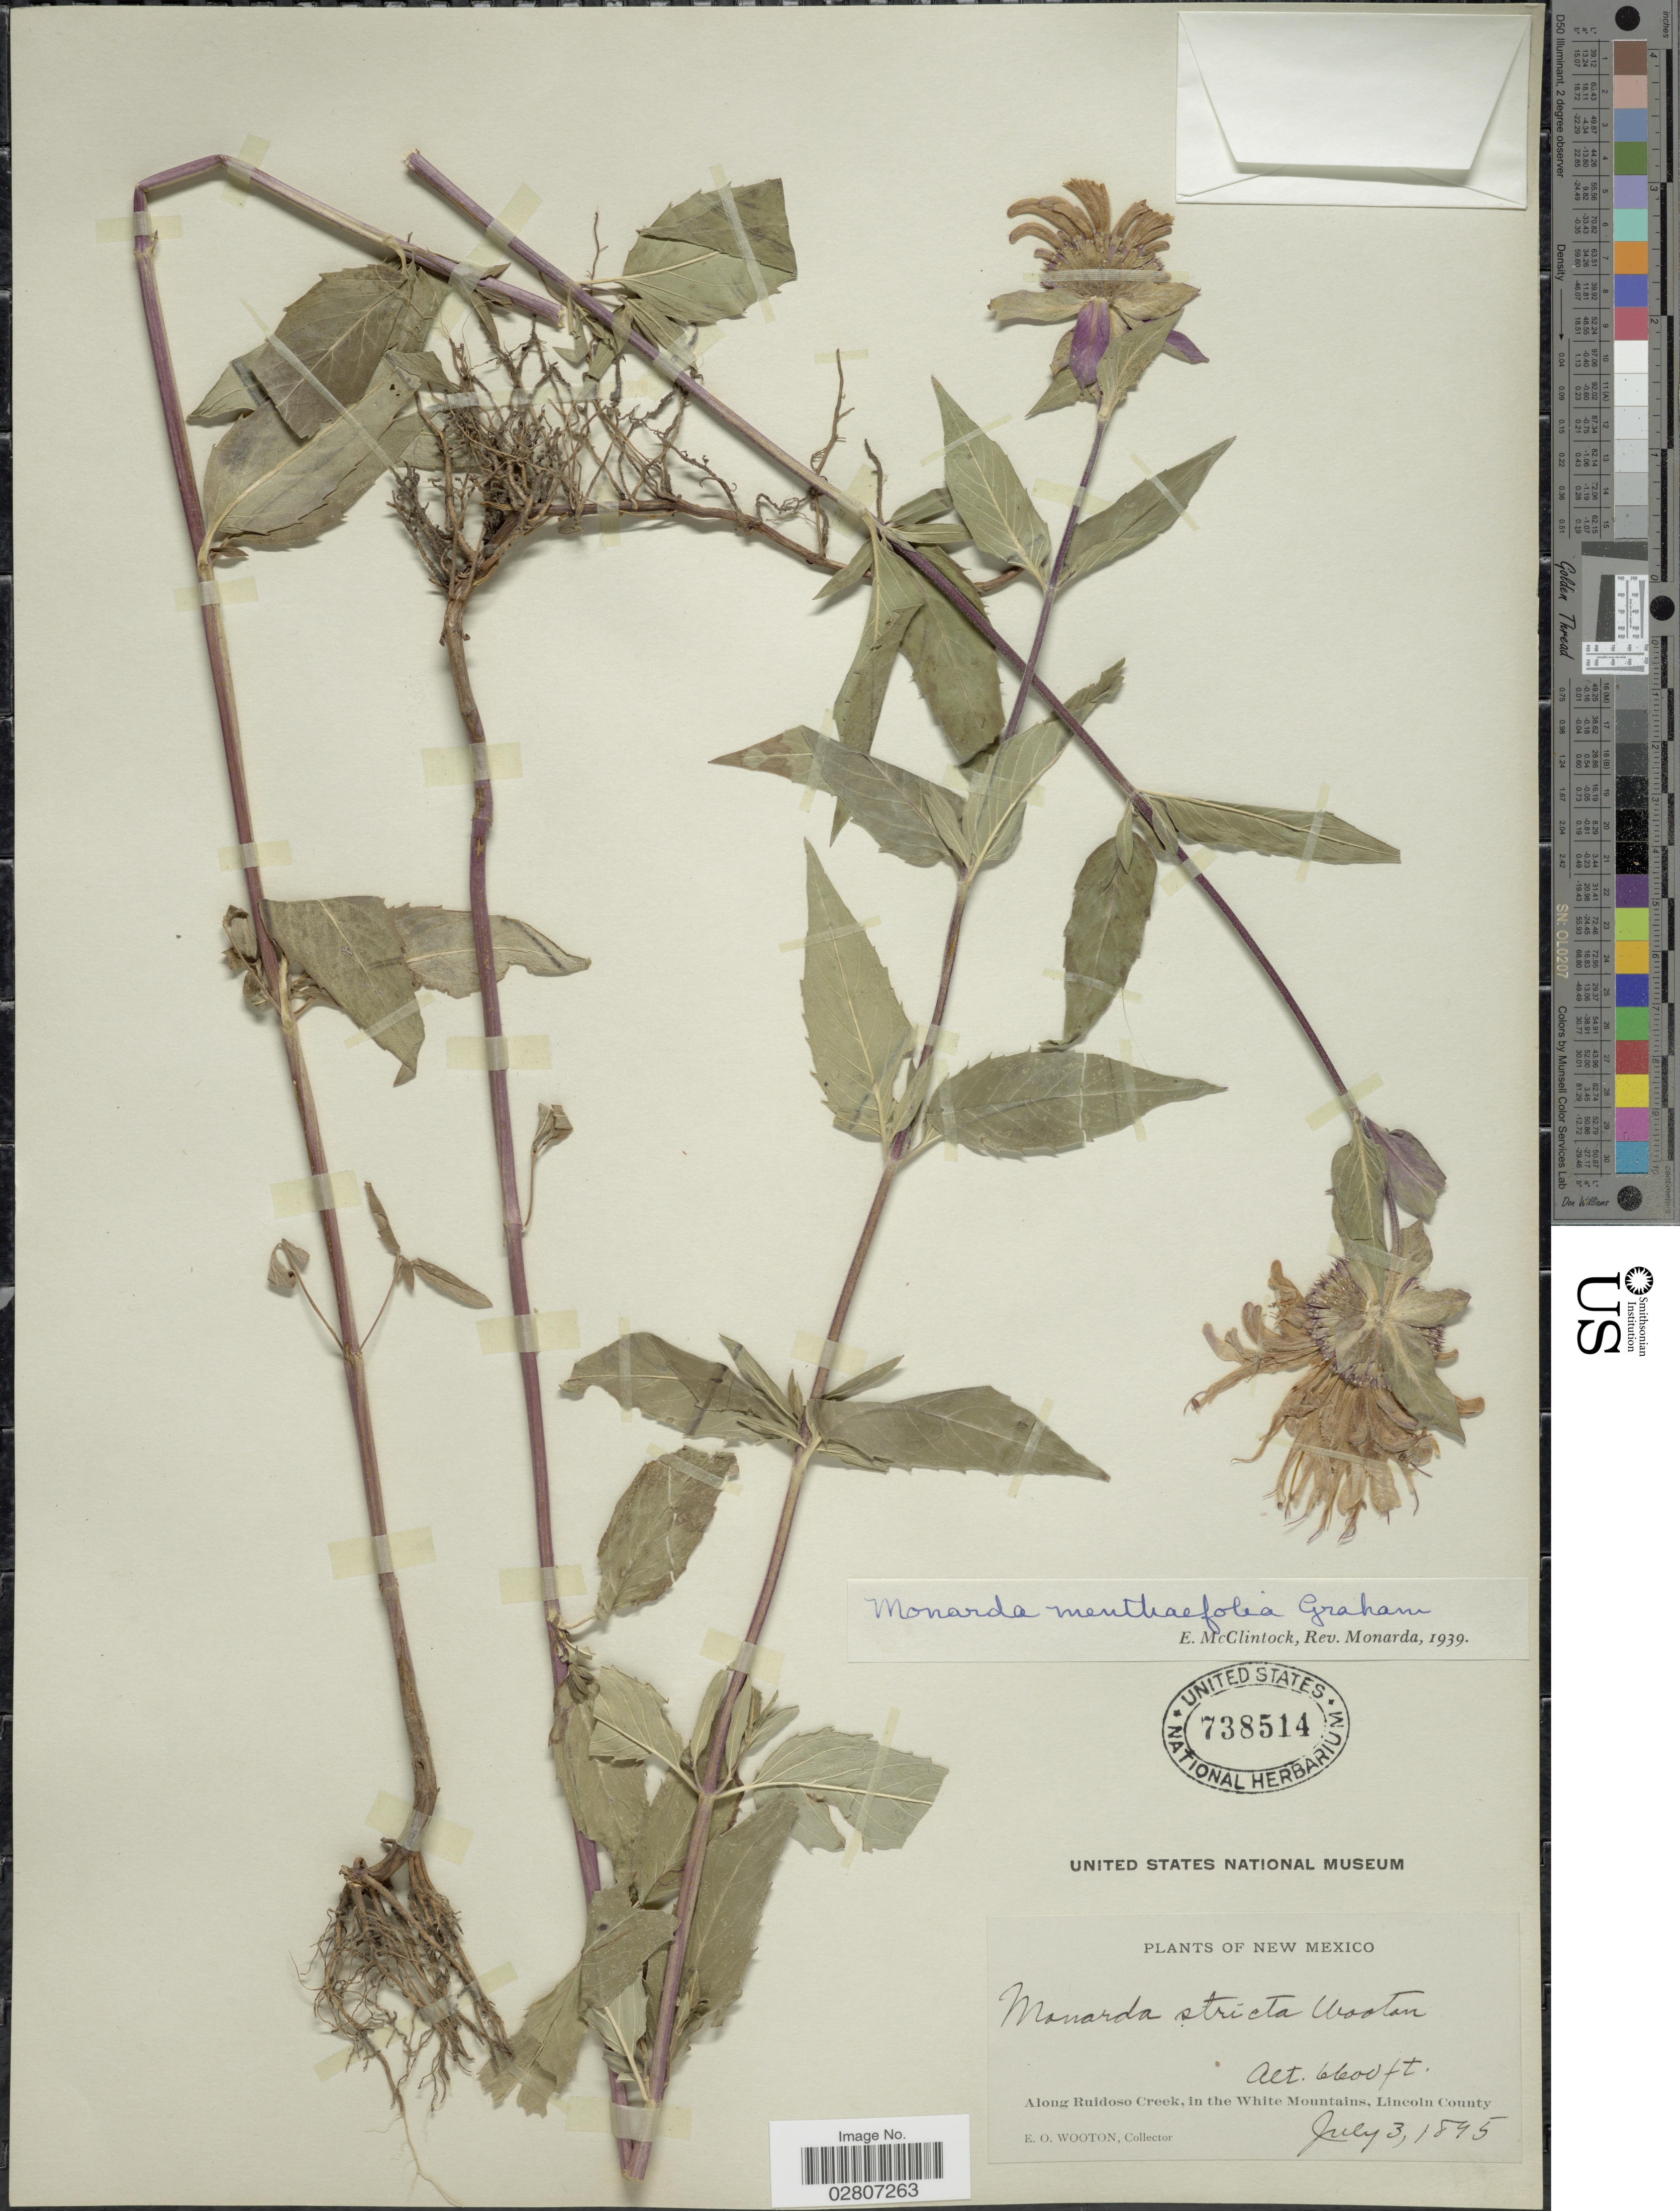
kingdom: Plantae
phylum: Tracheophyta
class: Magnoliopsida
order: Lamiales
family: Lamiaceae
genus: Monarda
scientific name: Monarda fistulosa var. menthifolia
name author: (Graham) Fernald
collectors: E. O. Wooton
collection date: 1895-07-03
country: United States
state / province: New Mexico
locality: Along Ruidoso Creek, in the White Mountains, Lincoln County.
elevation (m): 2012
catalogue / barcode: US 738514